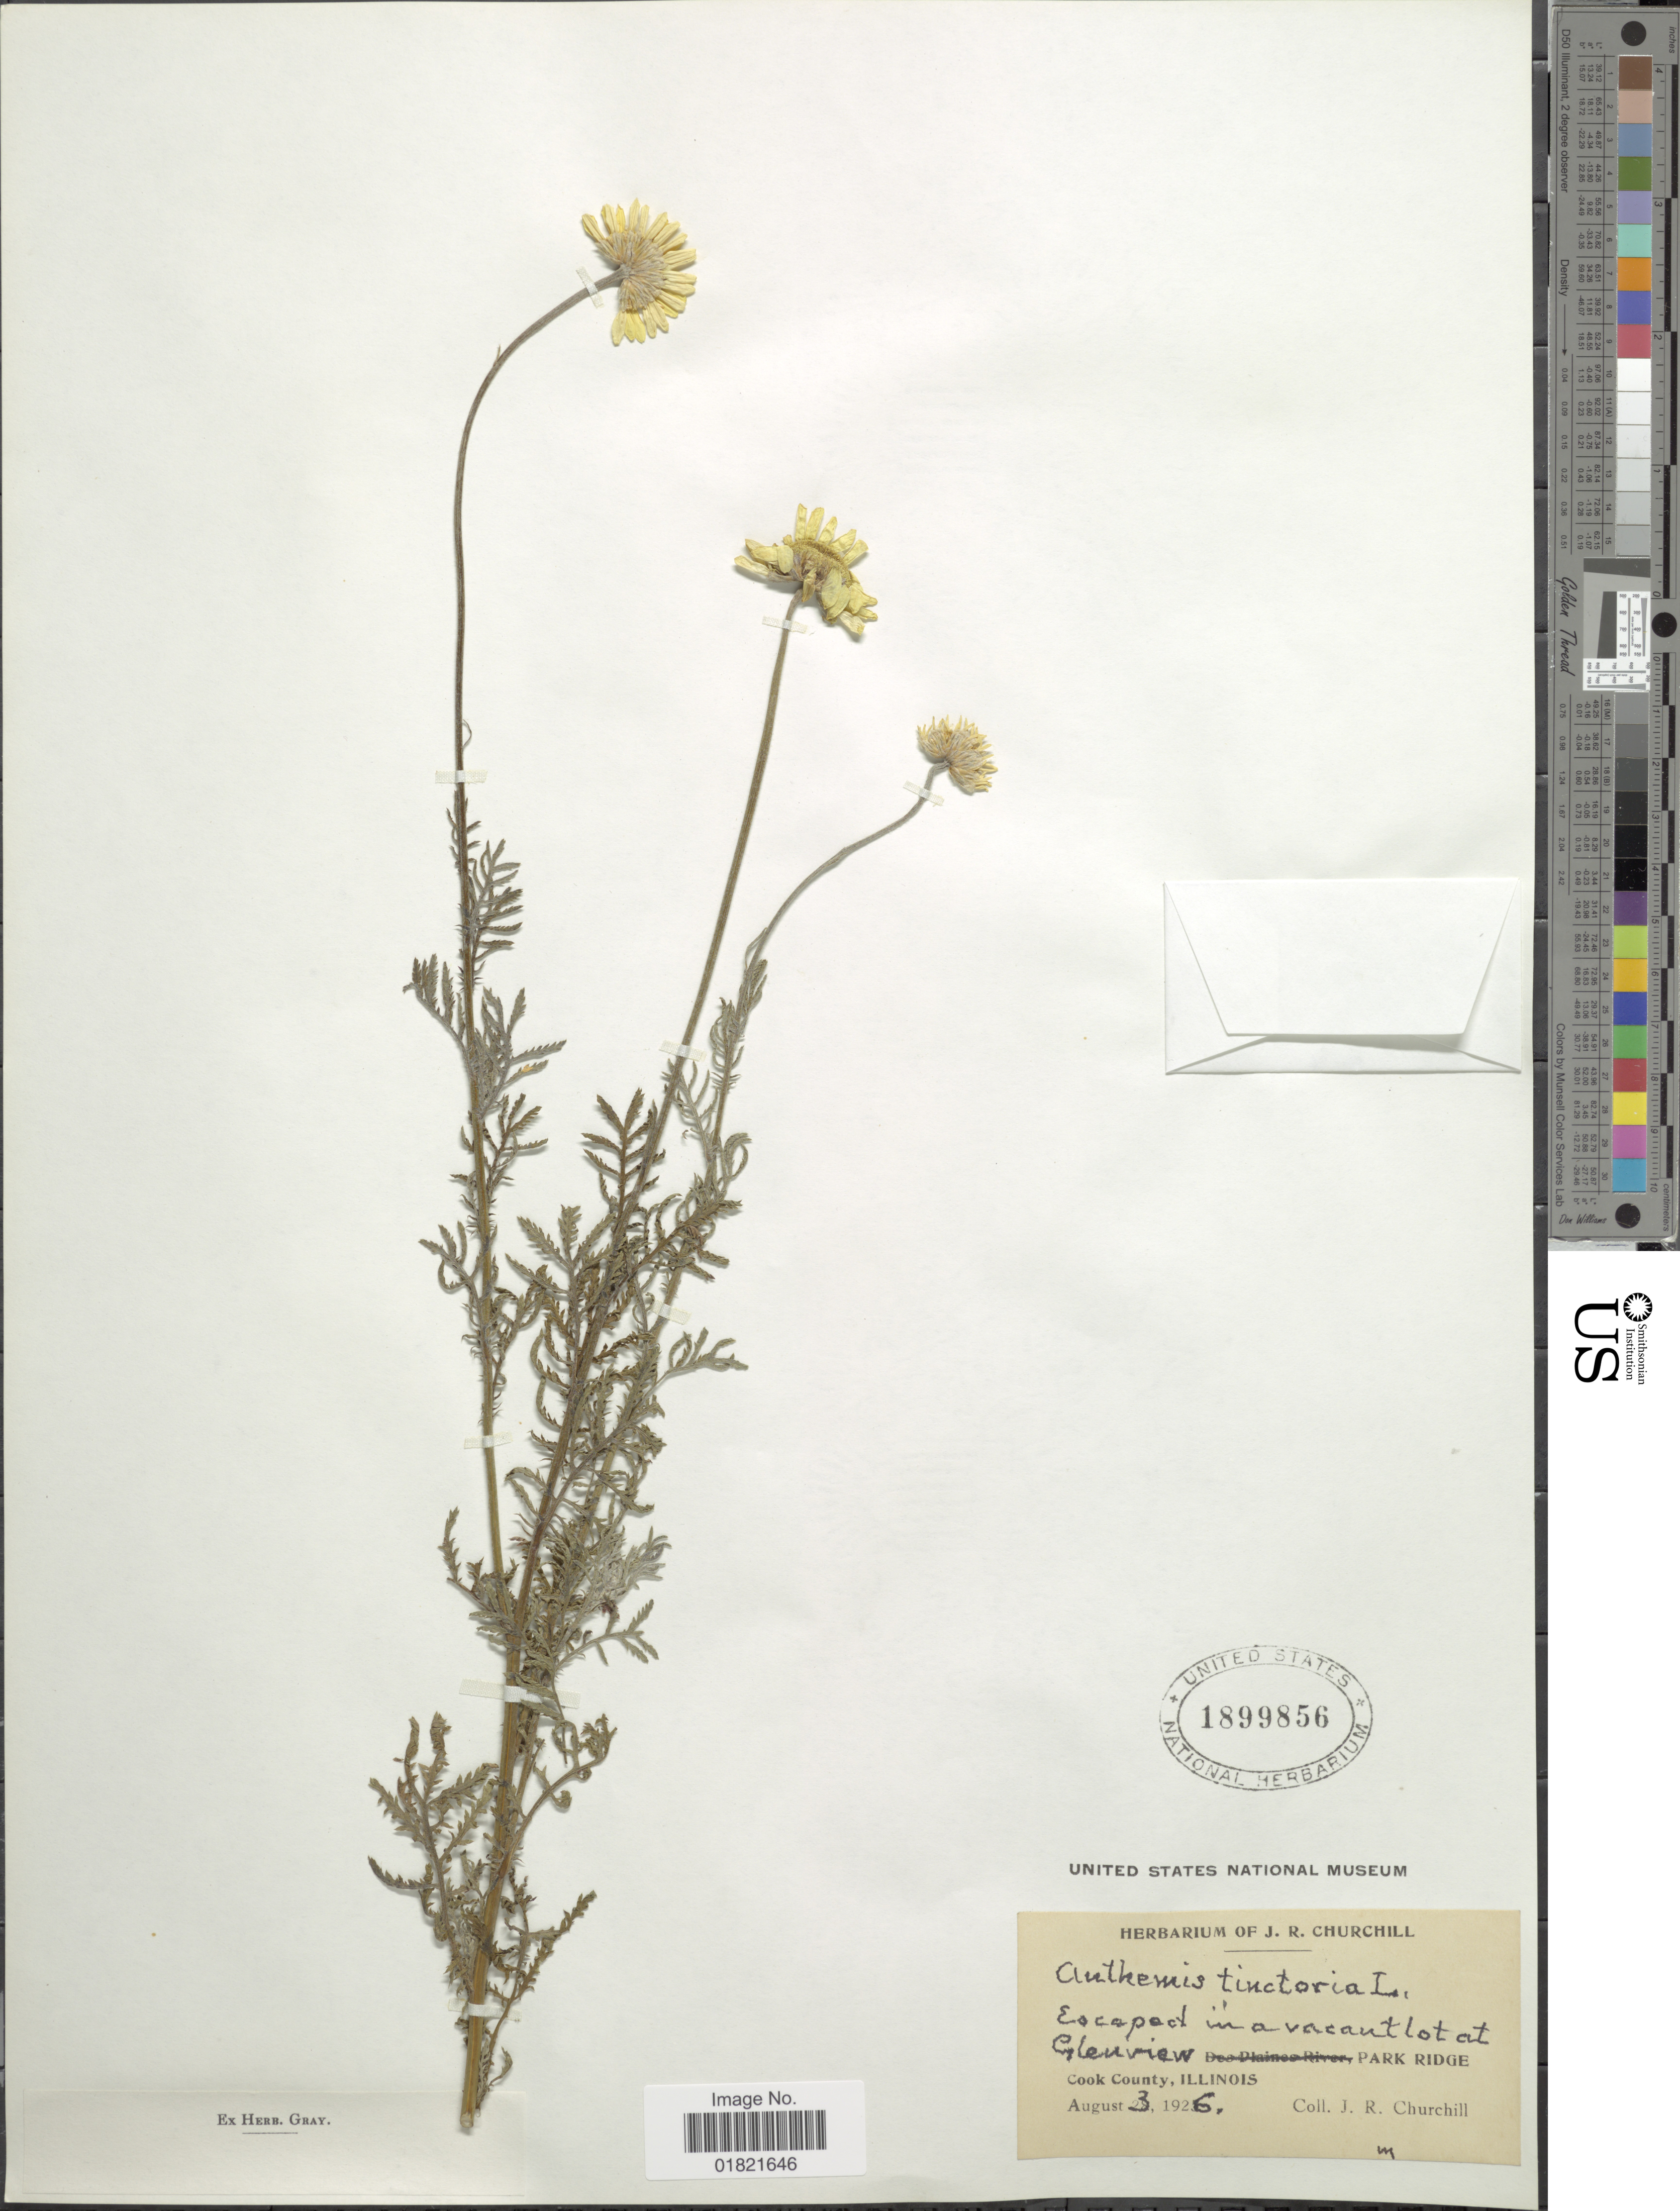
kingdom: Plantae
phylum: Tracheophyta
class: Magnoliopsida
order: Asterales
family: Asteraceae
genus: Anthemis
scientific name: Anthemis tinctoria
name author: L.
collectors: J. Churchill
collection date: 1926-08-03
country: United States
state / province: Illinois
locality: At Glenview, Park Ridge, Cook County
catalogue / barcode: US 1899856